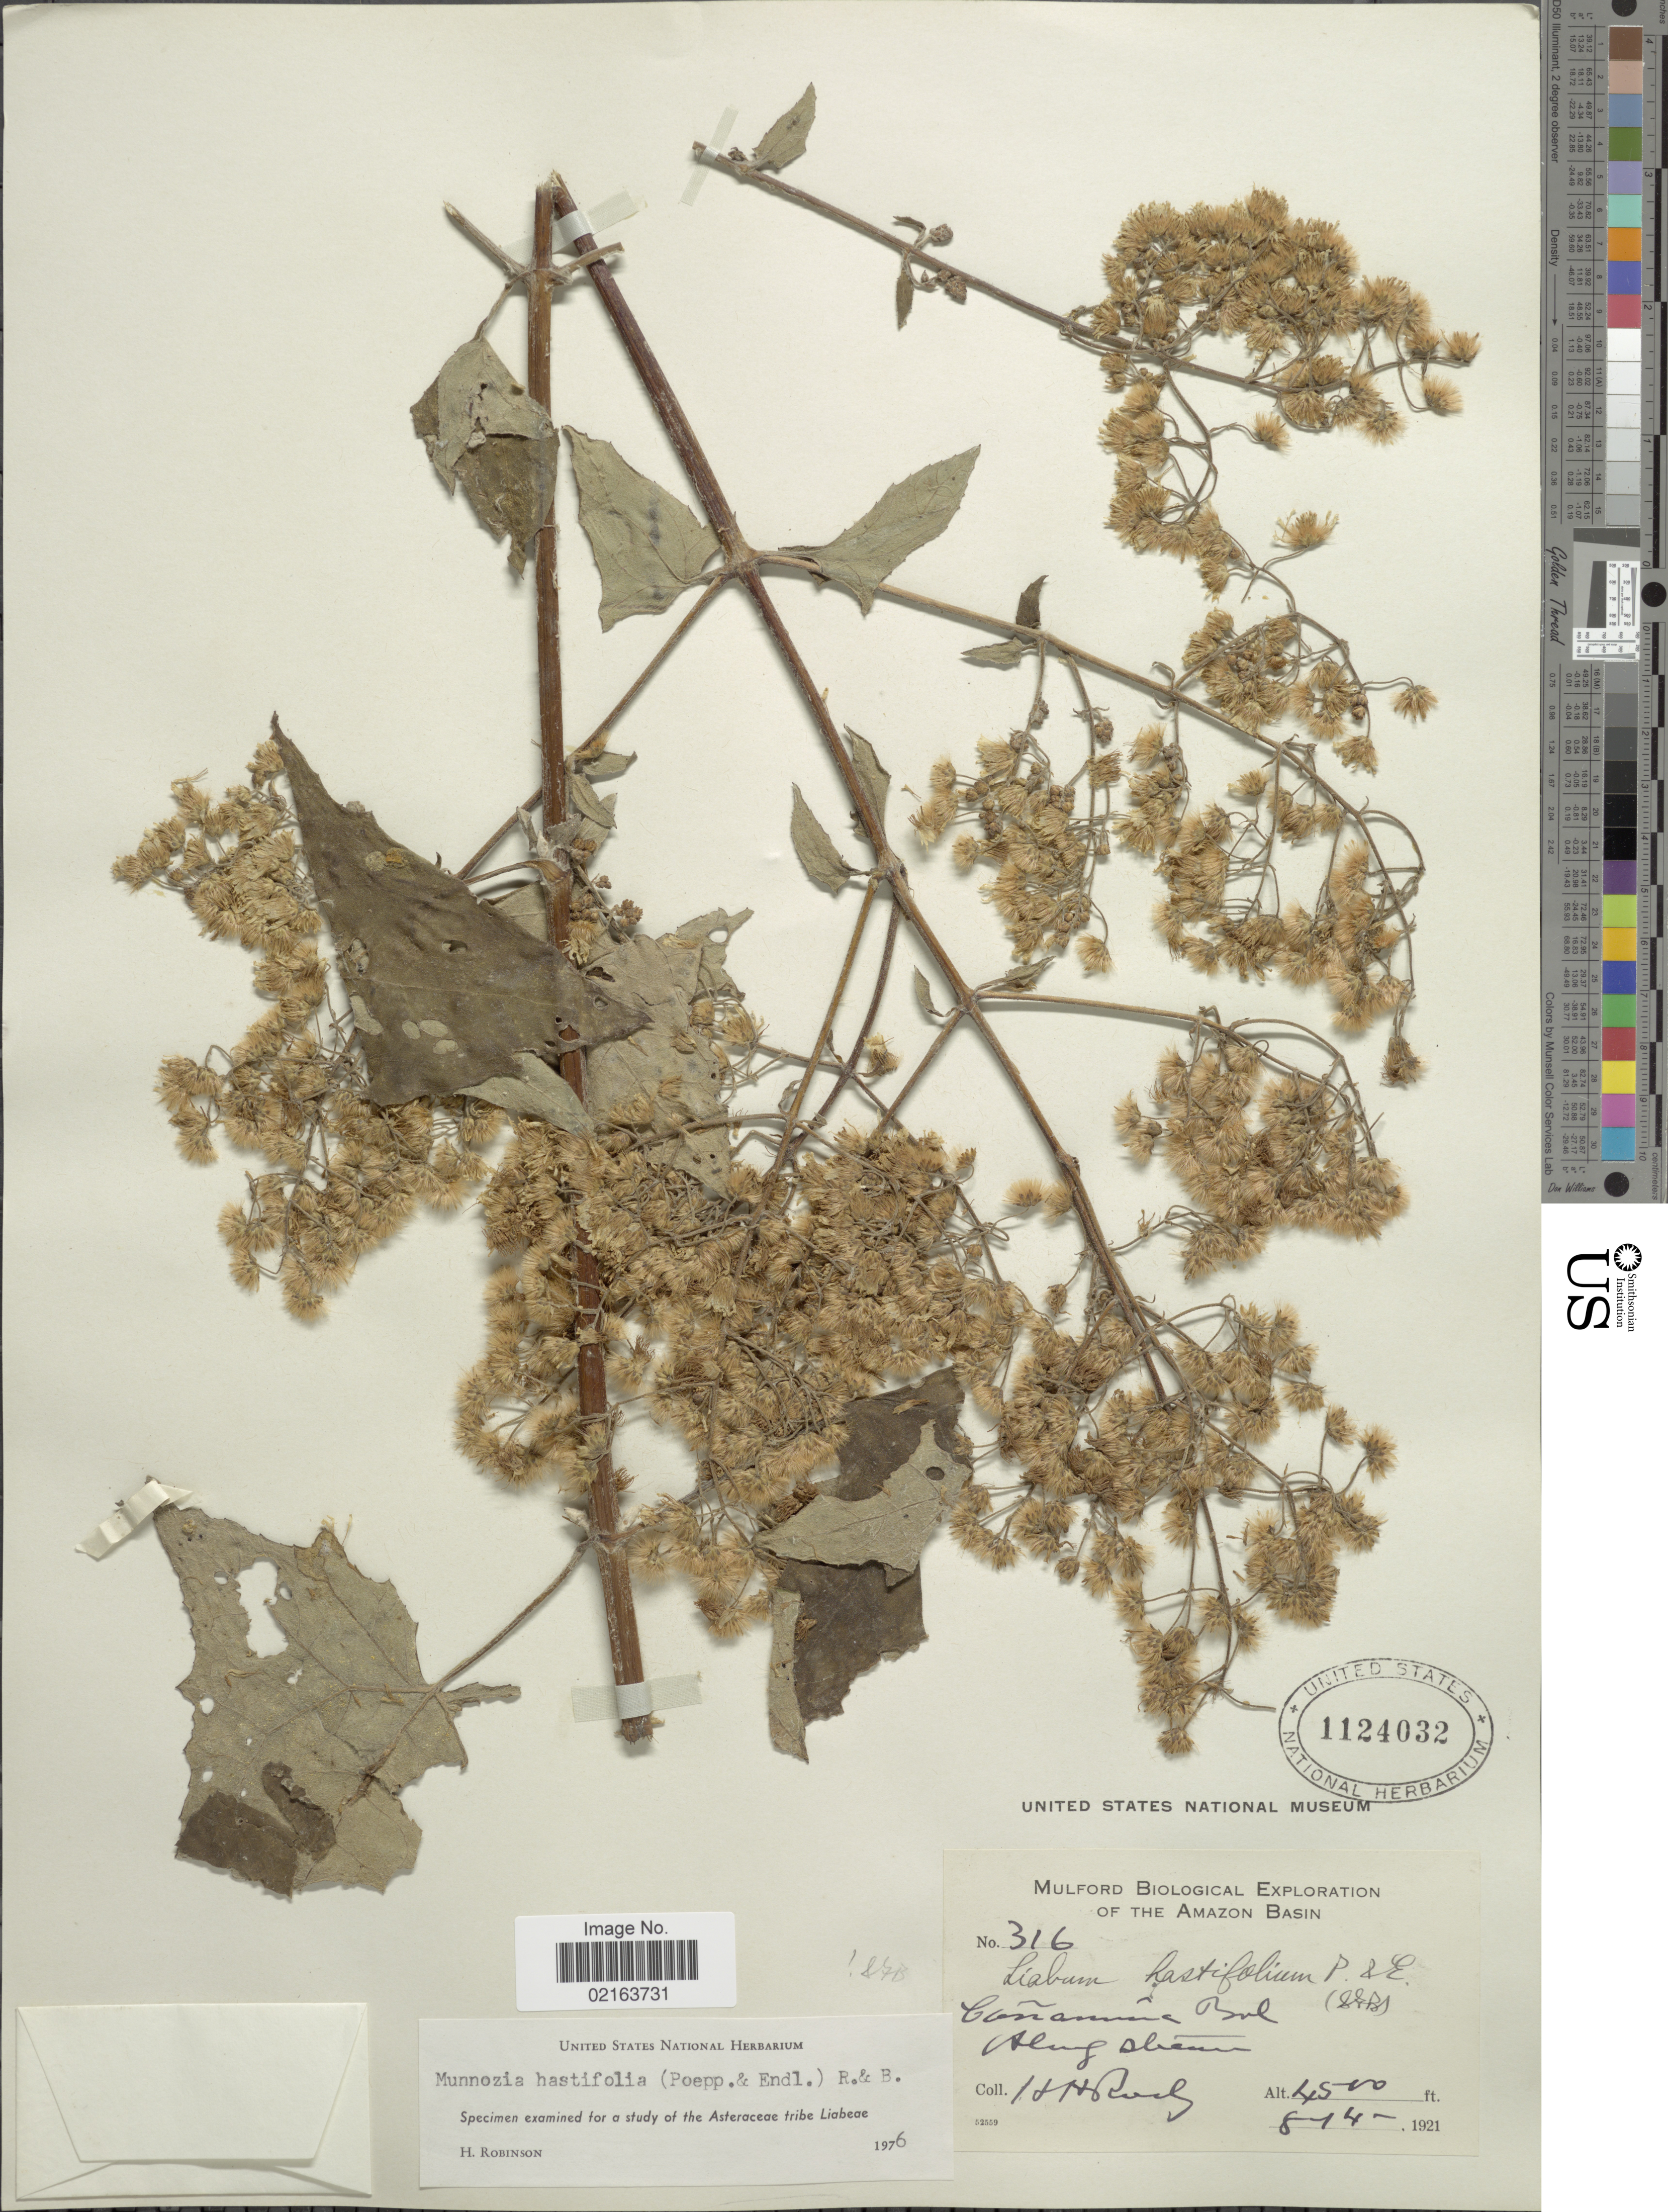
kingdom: Plantae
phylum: Tracheophyta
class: Magnoliopsida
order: Asterales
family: Asteraceae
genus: Munnozia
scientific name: Munnozia hastifolia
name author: (Poepp.) H. Rob. & Brettell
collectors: H. H. Rusby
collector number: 316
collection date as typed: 8-14-1921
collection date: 1921-08-14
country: Bolivia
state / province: La Paz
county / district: Inquisivi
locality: Cañamina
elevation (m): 1372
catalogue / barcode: US 1124032